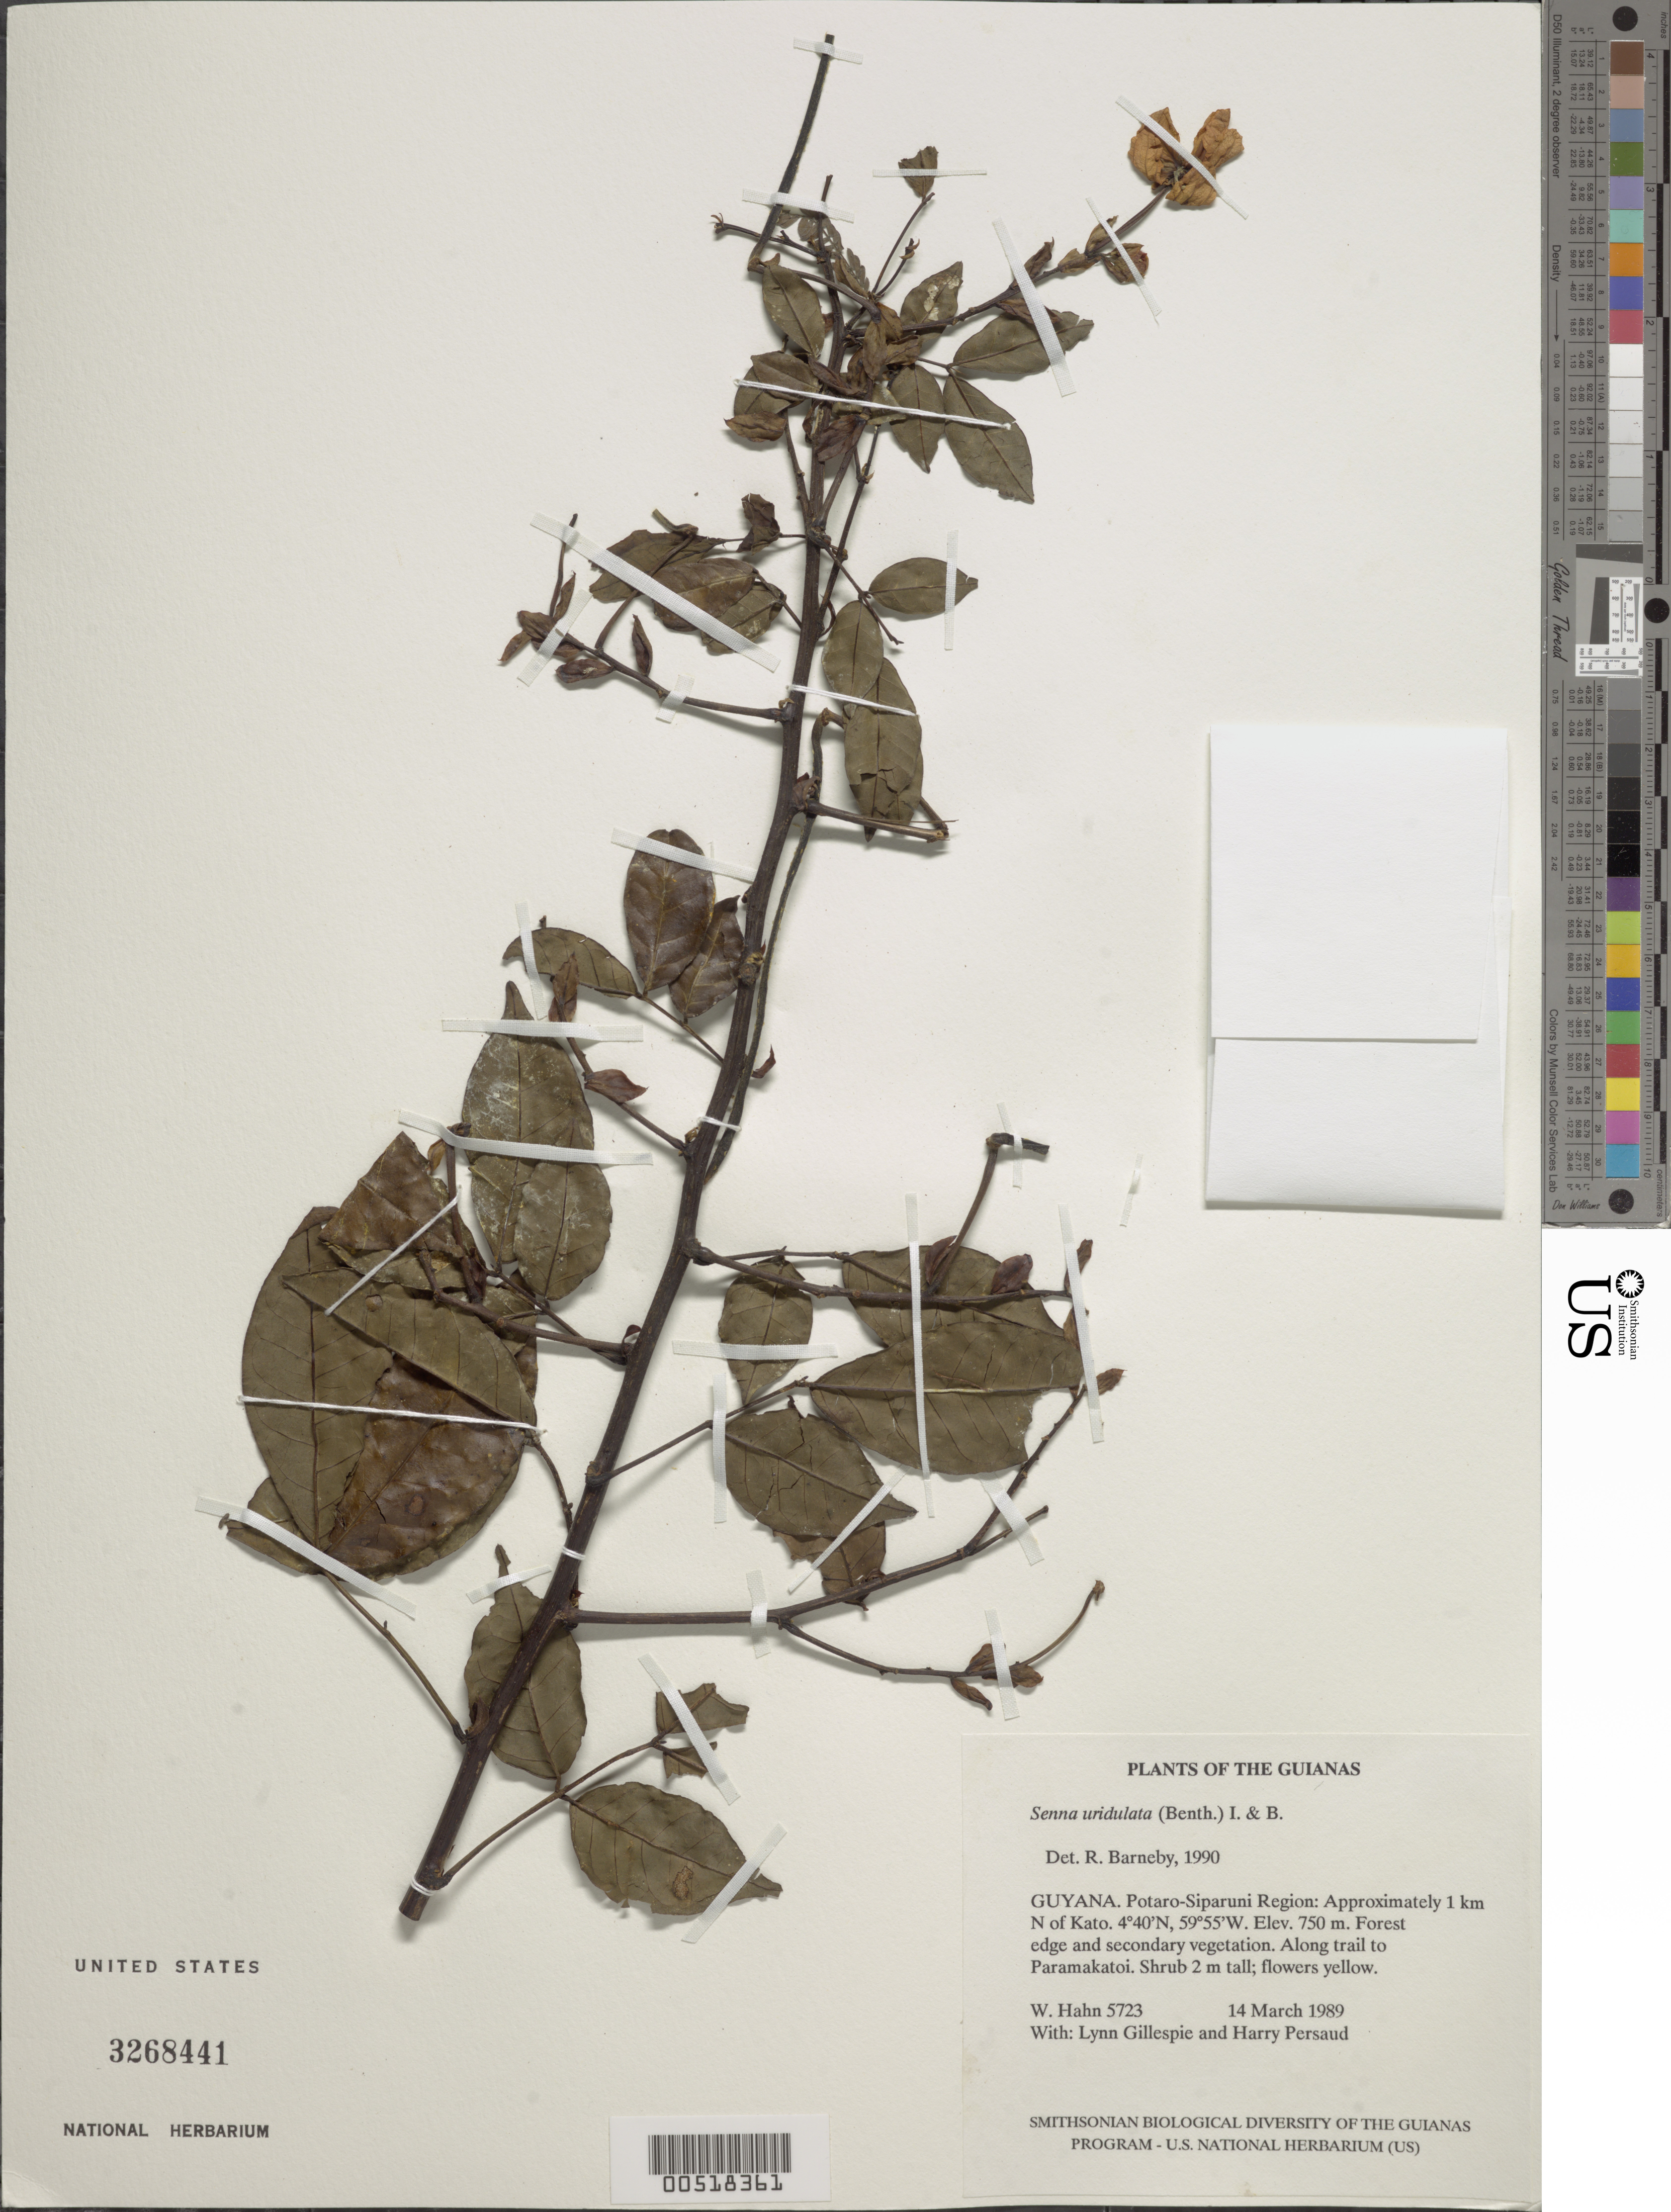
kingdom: Plantae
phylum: Tracheophyta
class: Magnoliopsida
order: Fabales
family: Fabaceae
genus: Senna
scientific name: Senna undulata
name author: (Benth.) H.S. Irwin & Barneby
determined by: Barneby, Rupert C., (NY)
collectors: W. Hahn, L. J. Gillespie & H. Persaud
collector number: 5723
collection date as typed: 14 March 1989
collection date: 1989-03-14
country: Guyana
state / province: Potaro-Siparuni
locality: Approximately 1 km N of Kato, along trail to Paramakatoi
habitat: Forest edge and secondary vegetation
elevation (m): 750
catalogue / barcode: US 3268441